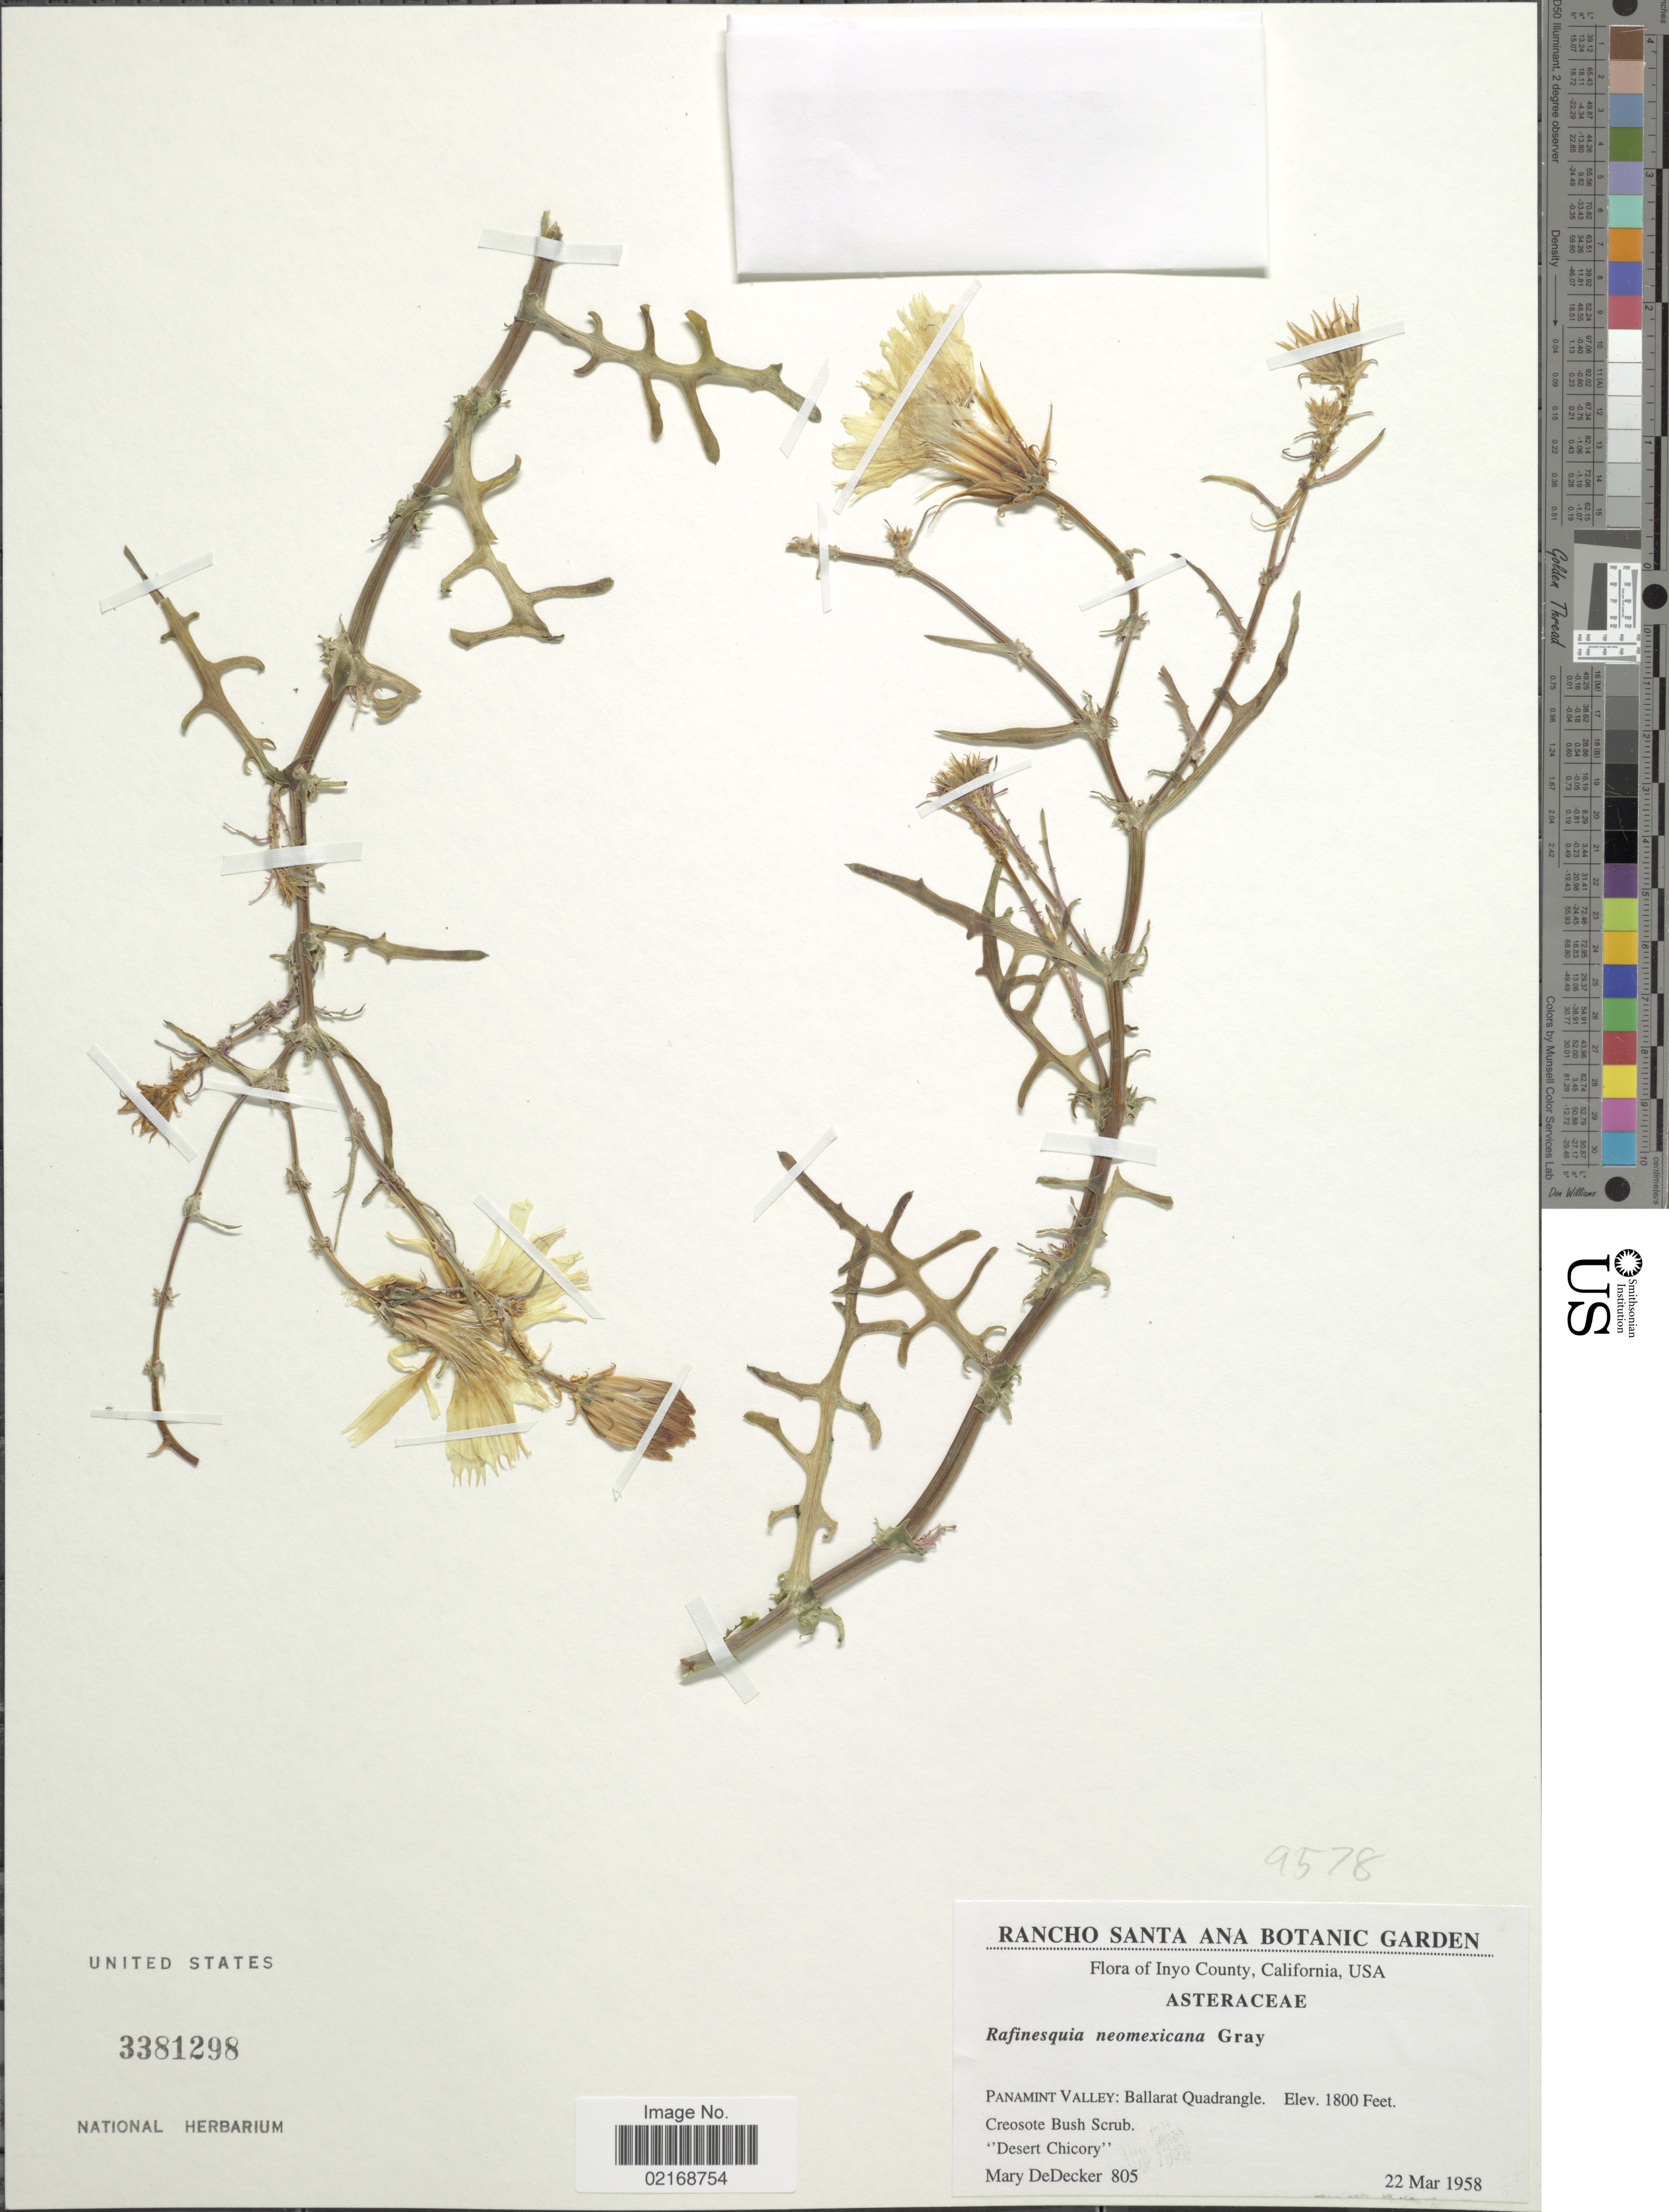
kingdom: Plantae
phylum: Tracheophyta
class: Magnoliopsida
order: Asterales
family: Asteraceae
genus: Rafinesquia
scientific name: Rafinesquia neomexicana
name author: A. Gray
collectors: M. Dedecker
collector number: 805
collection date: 1958-03-22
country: United States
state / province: California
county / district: Inyo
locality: Inyo County, California, Panamint Valley : Ballarat Quadrangle "Desert Chicory"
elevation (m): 549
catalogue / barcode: US 3381298